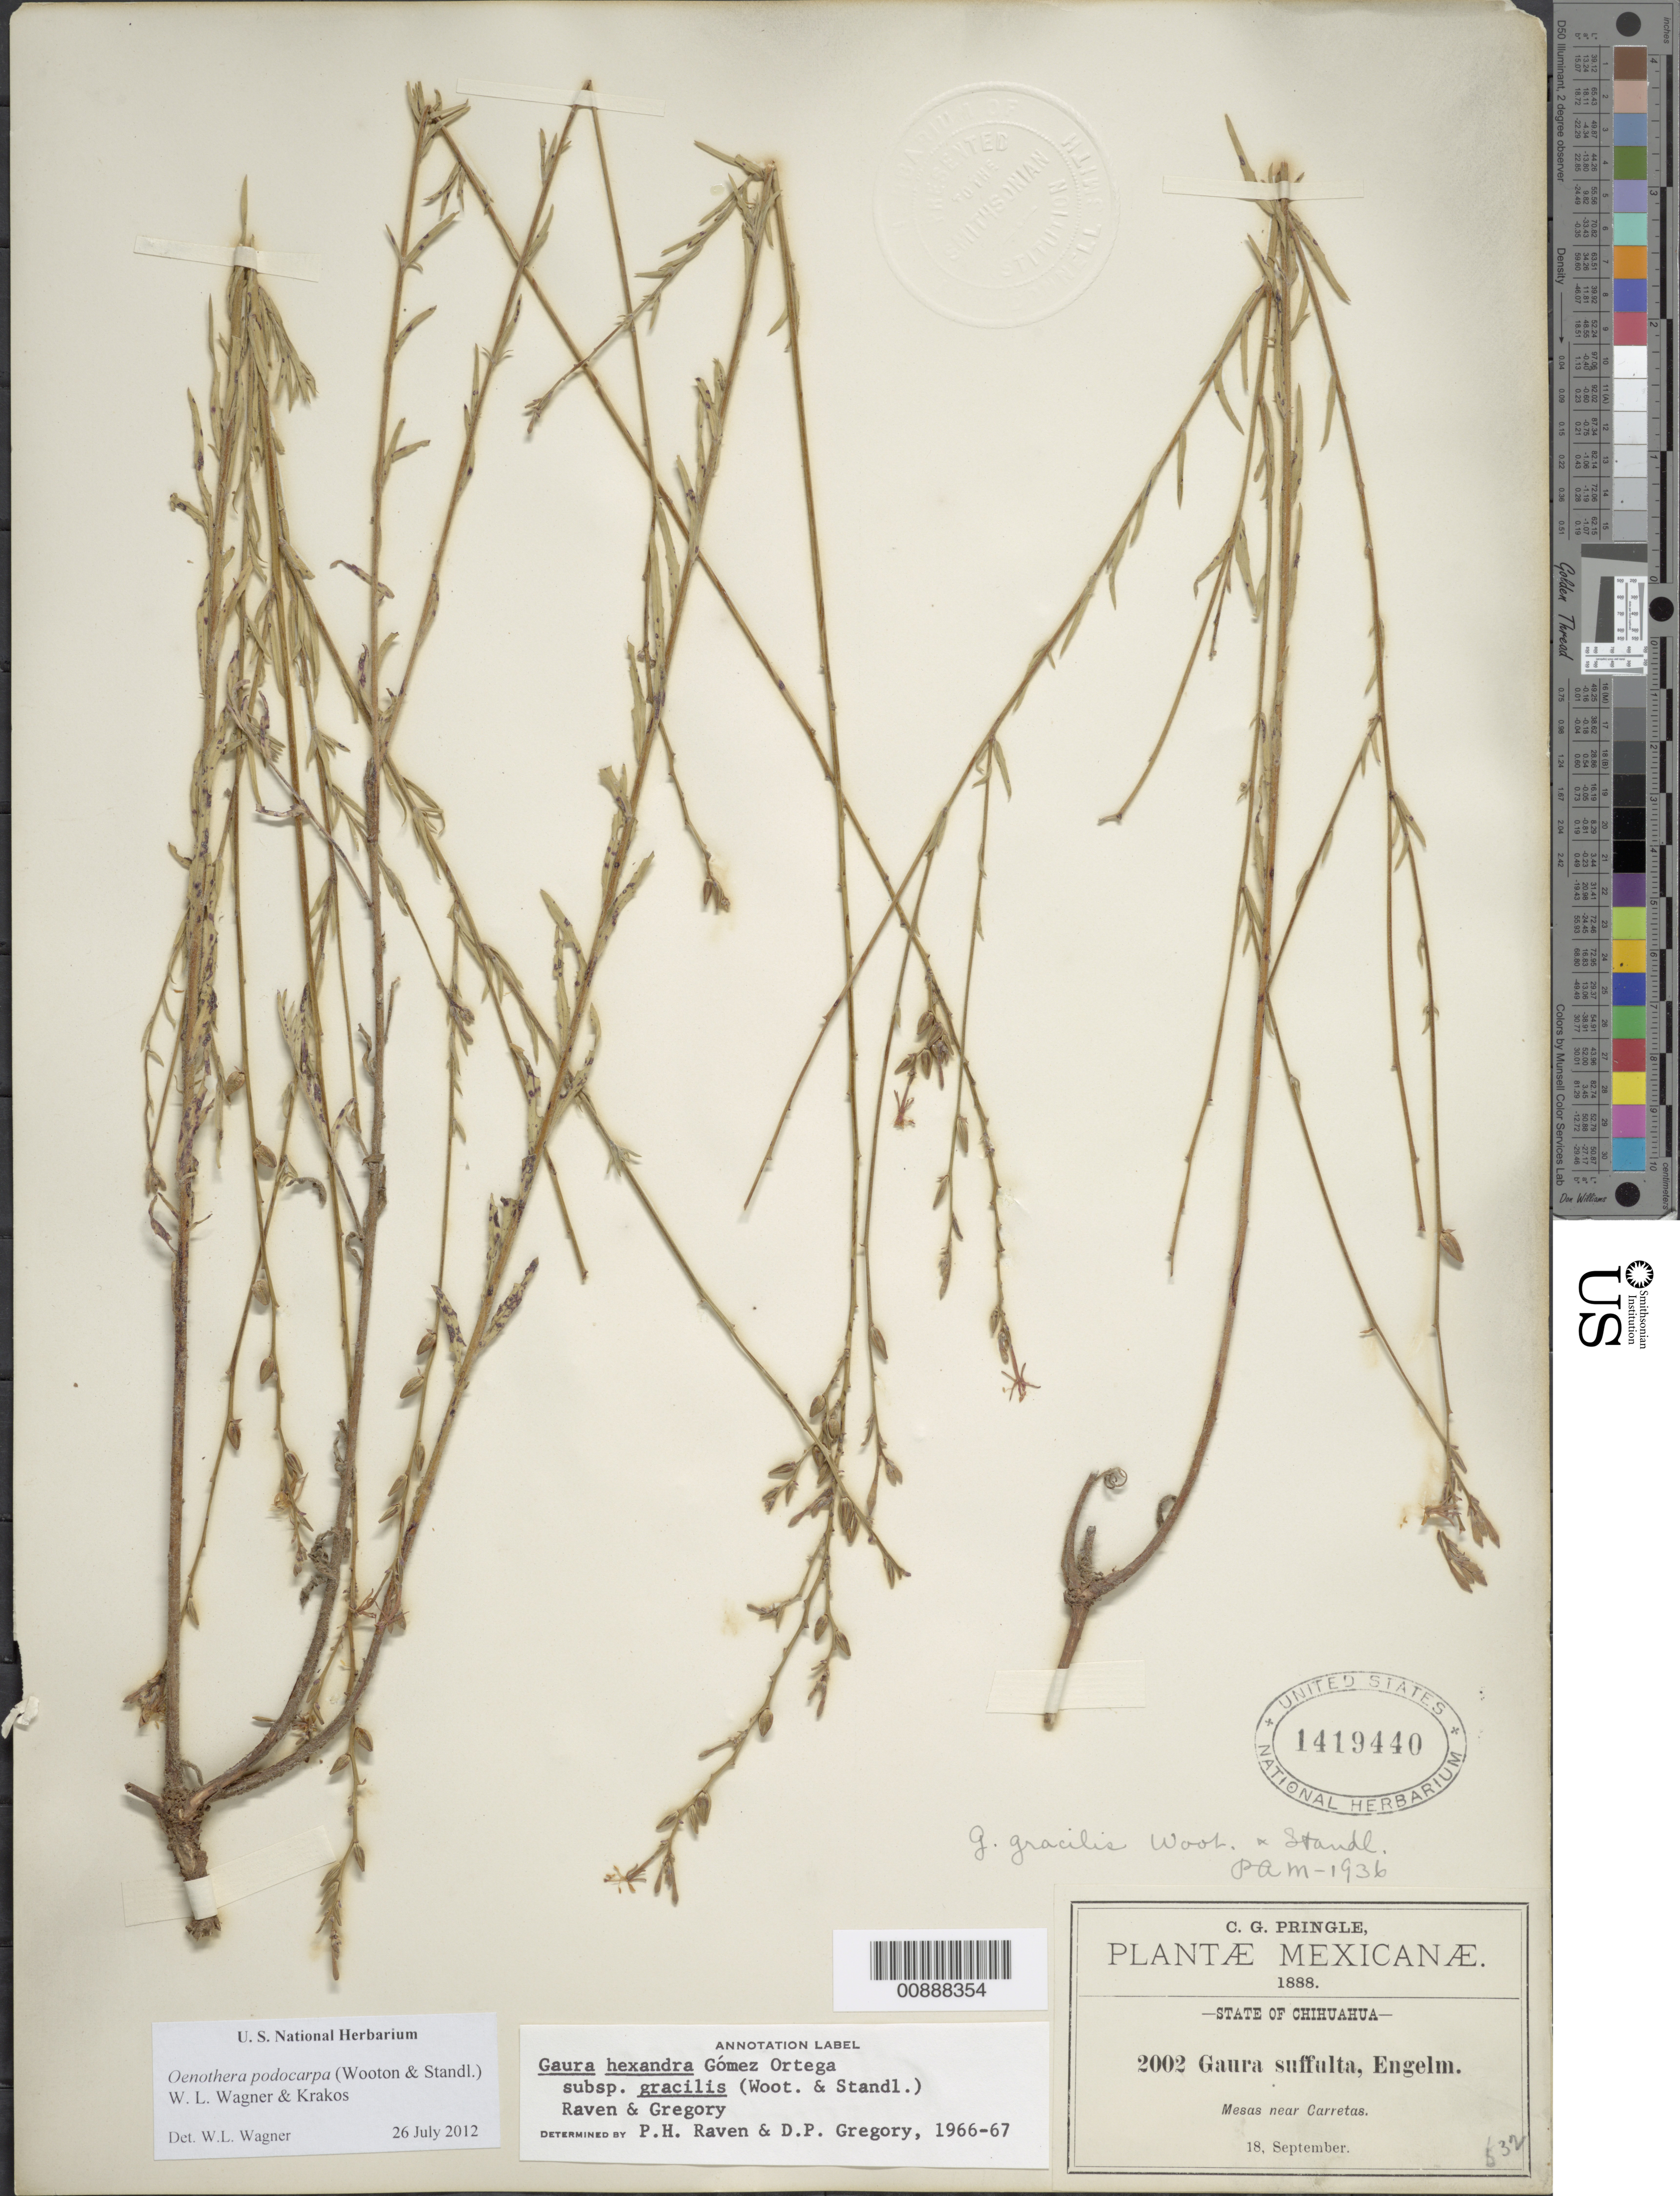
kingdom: Plantae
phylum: Tracheophyta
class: Magnoliopsida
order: Myrtales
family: Onagraceae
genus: Oenothera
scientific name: Oenothera podocarpa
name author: (Wooton & Standl.) Krakos & W.L. Wagner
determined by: Wagner, W. L., (BOT), Smithsonian Institution - National Museum of Natural History (UNITED STATES)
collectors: C. G. Pringle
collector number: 2002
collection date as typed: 18 Sep 1888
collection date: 1888-09-18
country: Mexico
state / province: Chihuahua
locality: Near Carretas.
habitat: Mesas.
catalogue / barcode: US 1419440